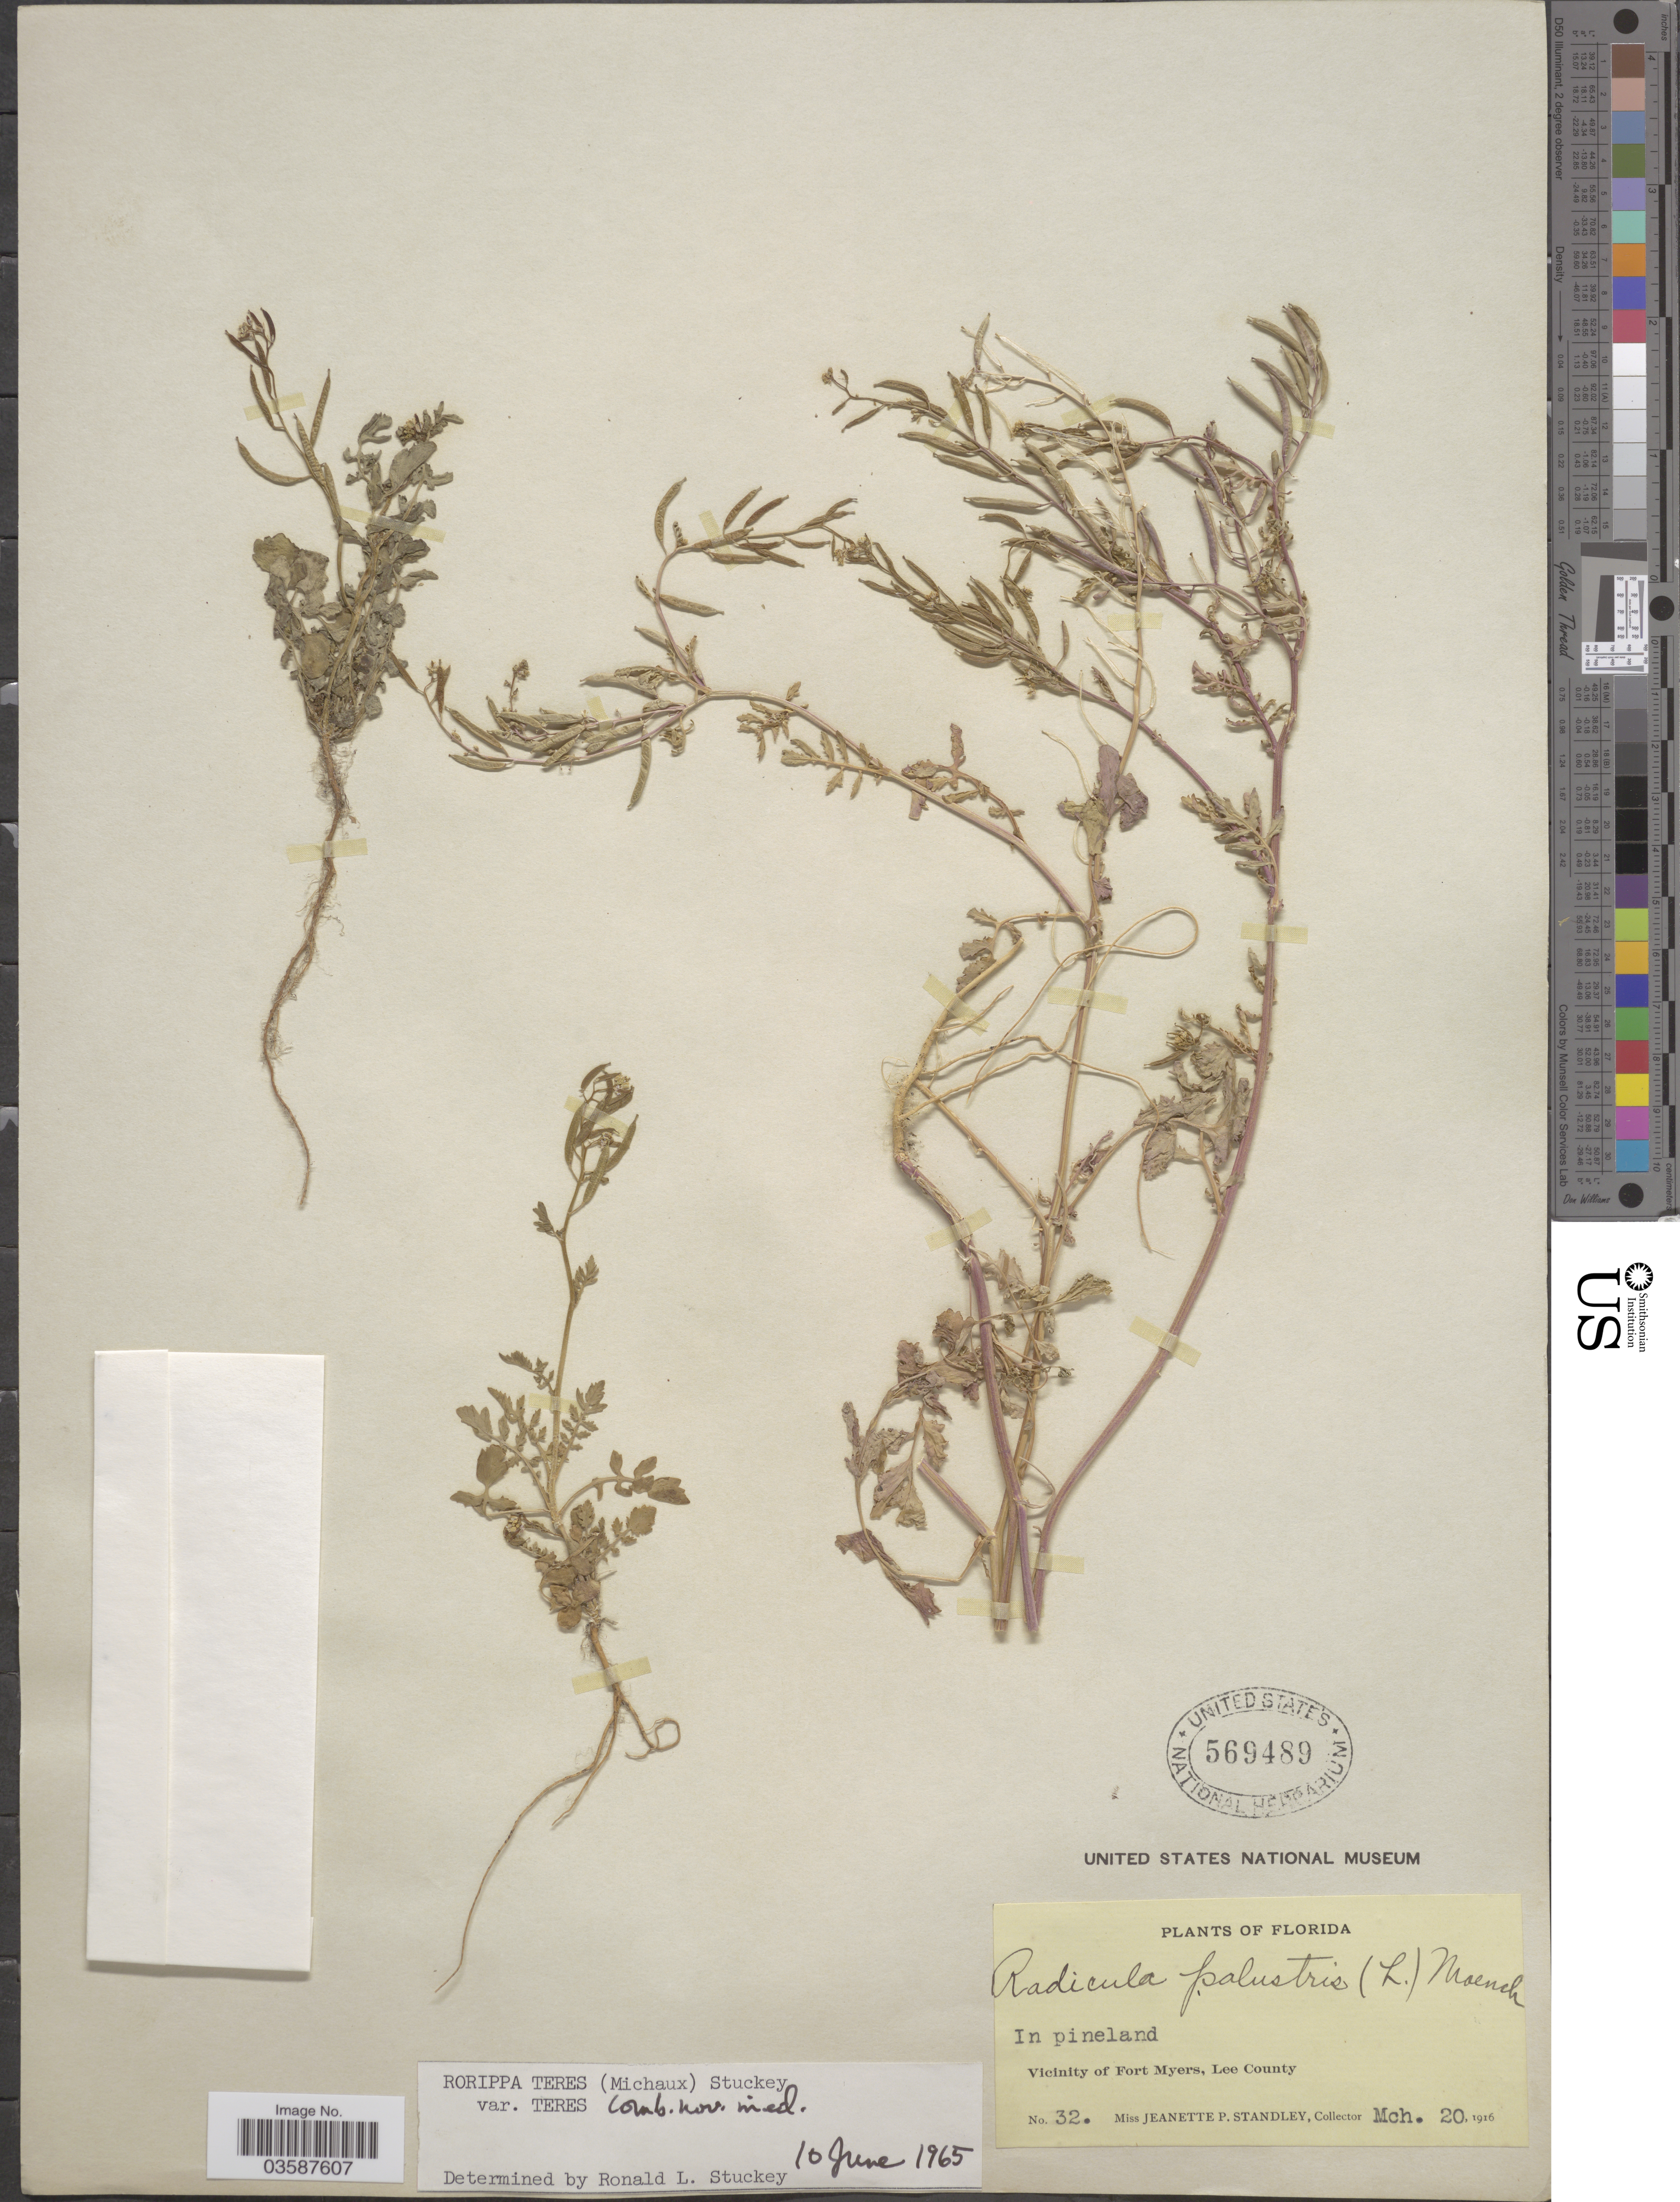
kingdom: Plantae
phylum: Tracheophyta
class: Magnoliopsida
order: Brassicales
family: Brassicaceae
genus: Rorippa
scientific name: Rorippa teres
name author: (Michx.) Stuckey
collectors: J. P. Standley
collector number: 32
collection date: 1916-03-20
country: United States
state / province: Florida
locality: In pineland. Vicinity of Fort Myers, Lee County.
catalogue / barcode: US 569489